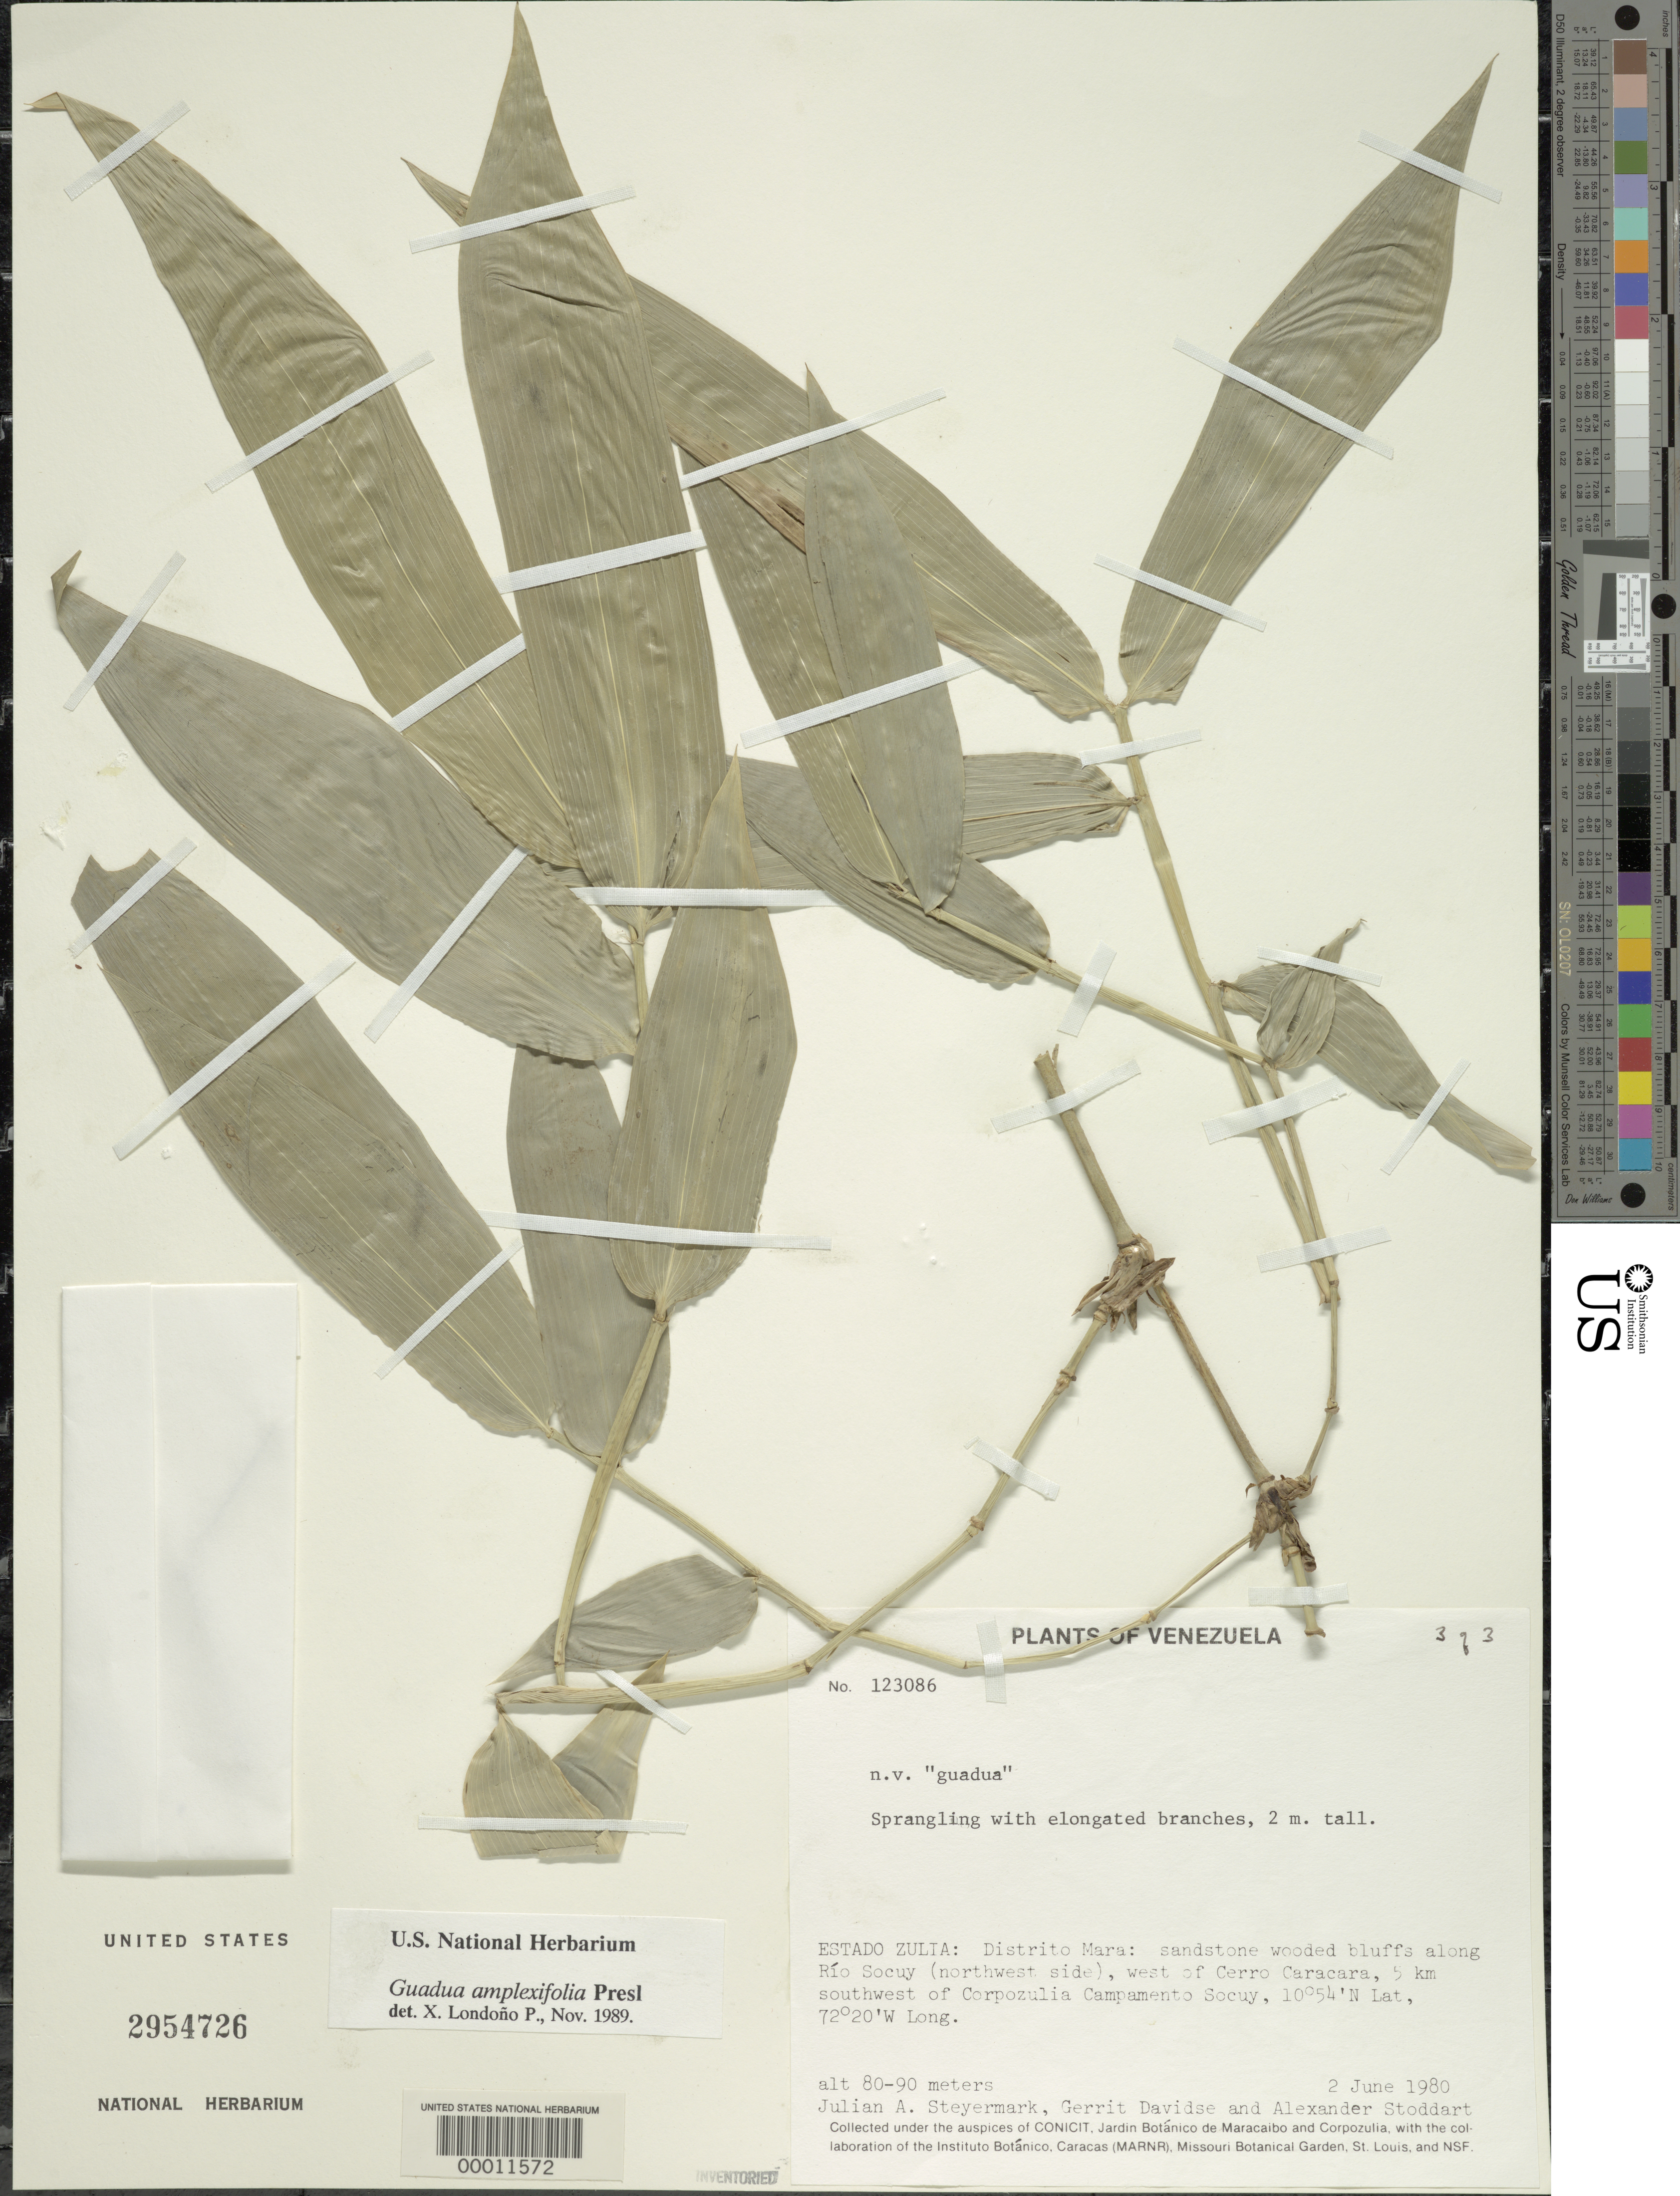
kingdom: Plantae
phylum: Tracheophyta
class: Liliopsida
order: Poales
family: Poaceae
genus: Guadua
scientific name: Guadua amplexifolia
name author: J. Presl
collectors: J. Steyermark, G. Davidse & A. Stoddart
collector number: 123086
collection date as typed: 02 Jun 1980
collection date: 1980-06-02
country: Venezuela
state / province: Zulia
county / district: Mara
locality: Along Rio Socuy (NW side), W of Cerro Caracara, 5 km SW of Corpozulia Campamento Socuy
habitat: Sandstone wooded bluffs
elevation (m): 80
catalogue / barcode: US 2954726